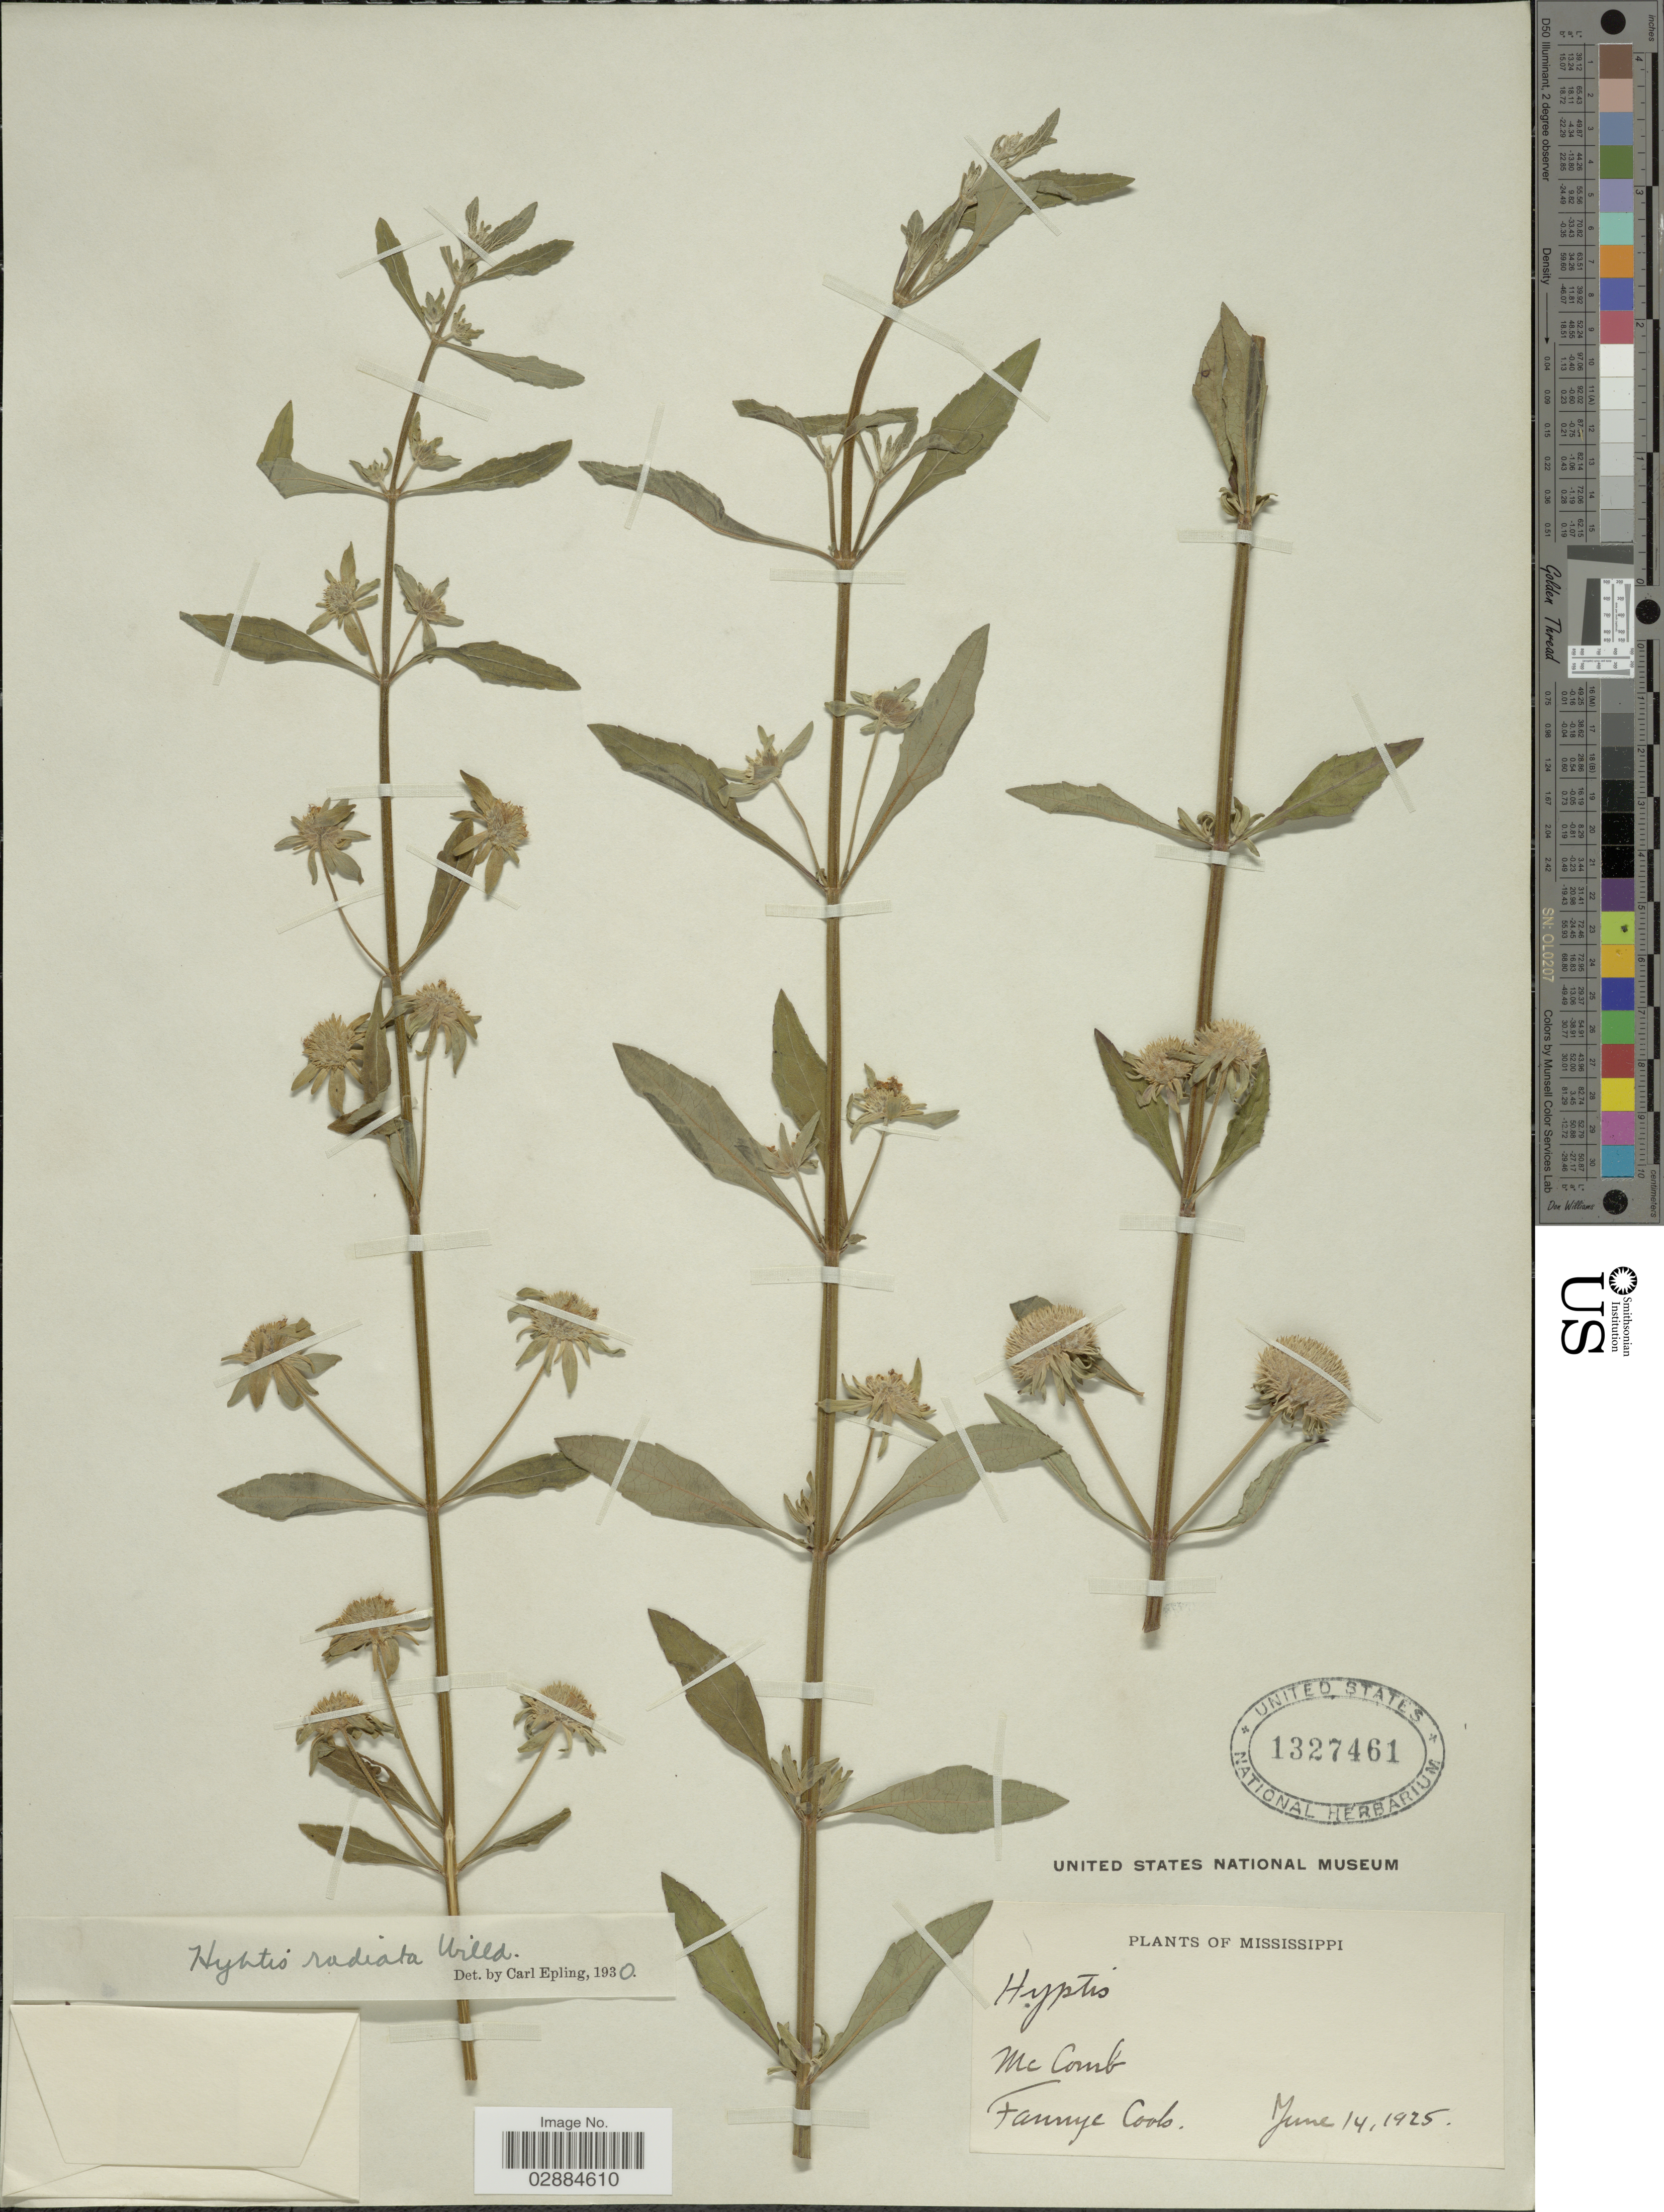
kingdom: Plantae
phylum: Tracheophyta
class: Magnoliopsida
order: Lamiales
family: Lamiaceae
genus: Hyptis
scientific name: Hyptis radiata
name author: Kunth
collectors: F. A. Cook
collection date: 1925-06-14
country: United States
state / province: Mississippi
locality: McComb.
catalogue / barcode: US 1327461